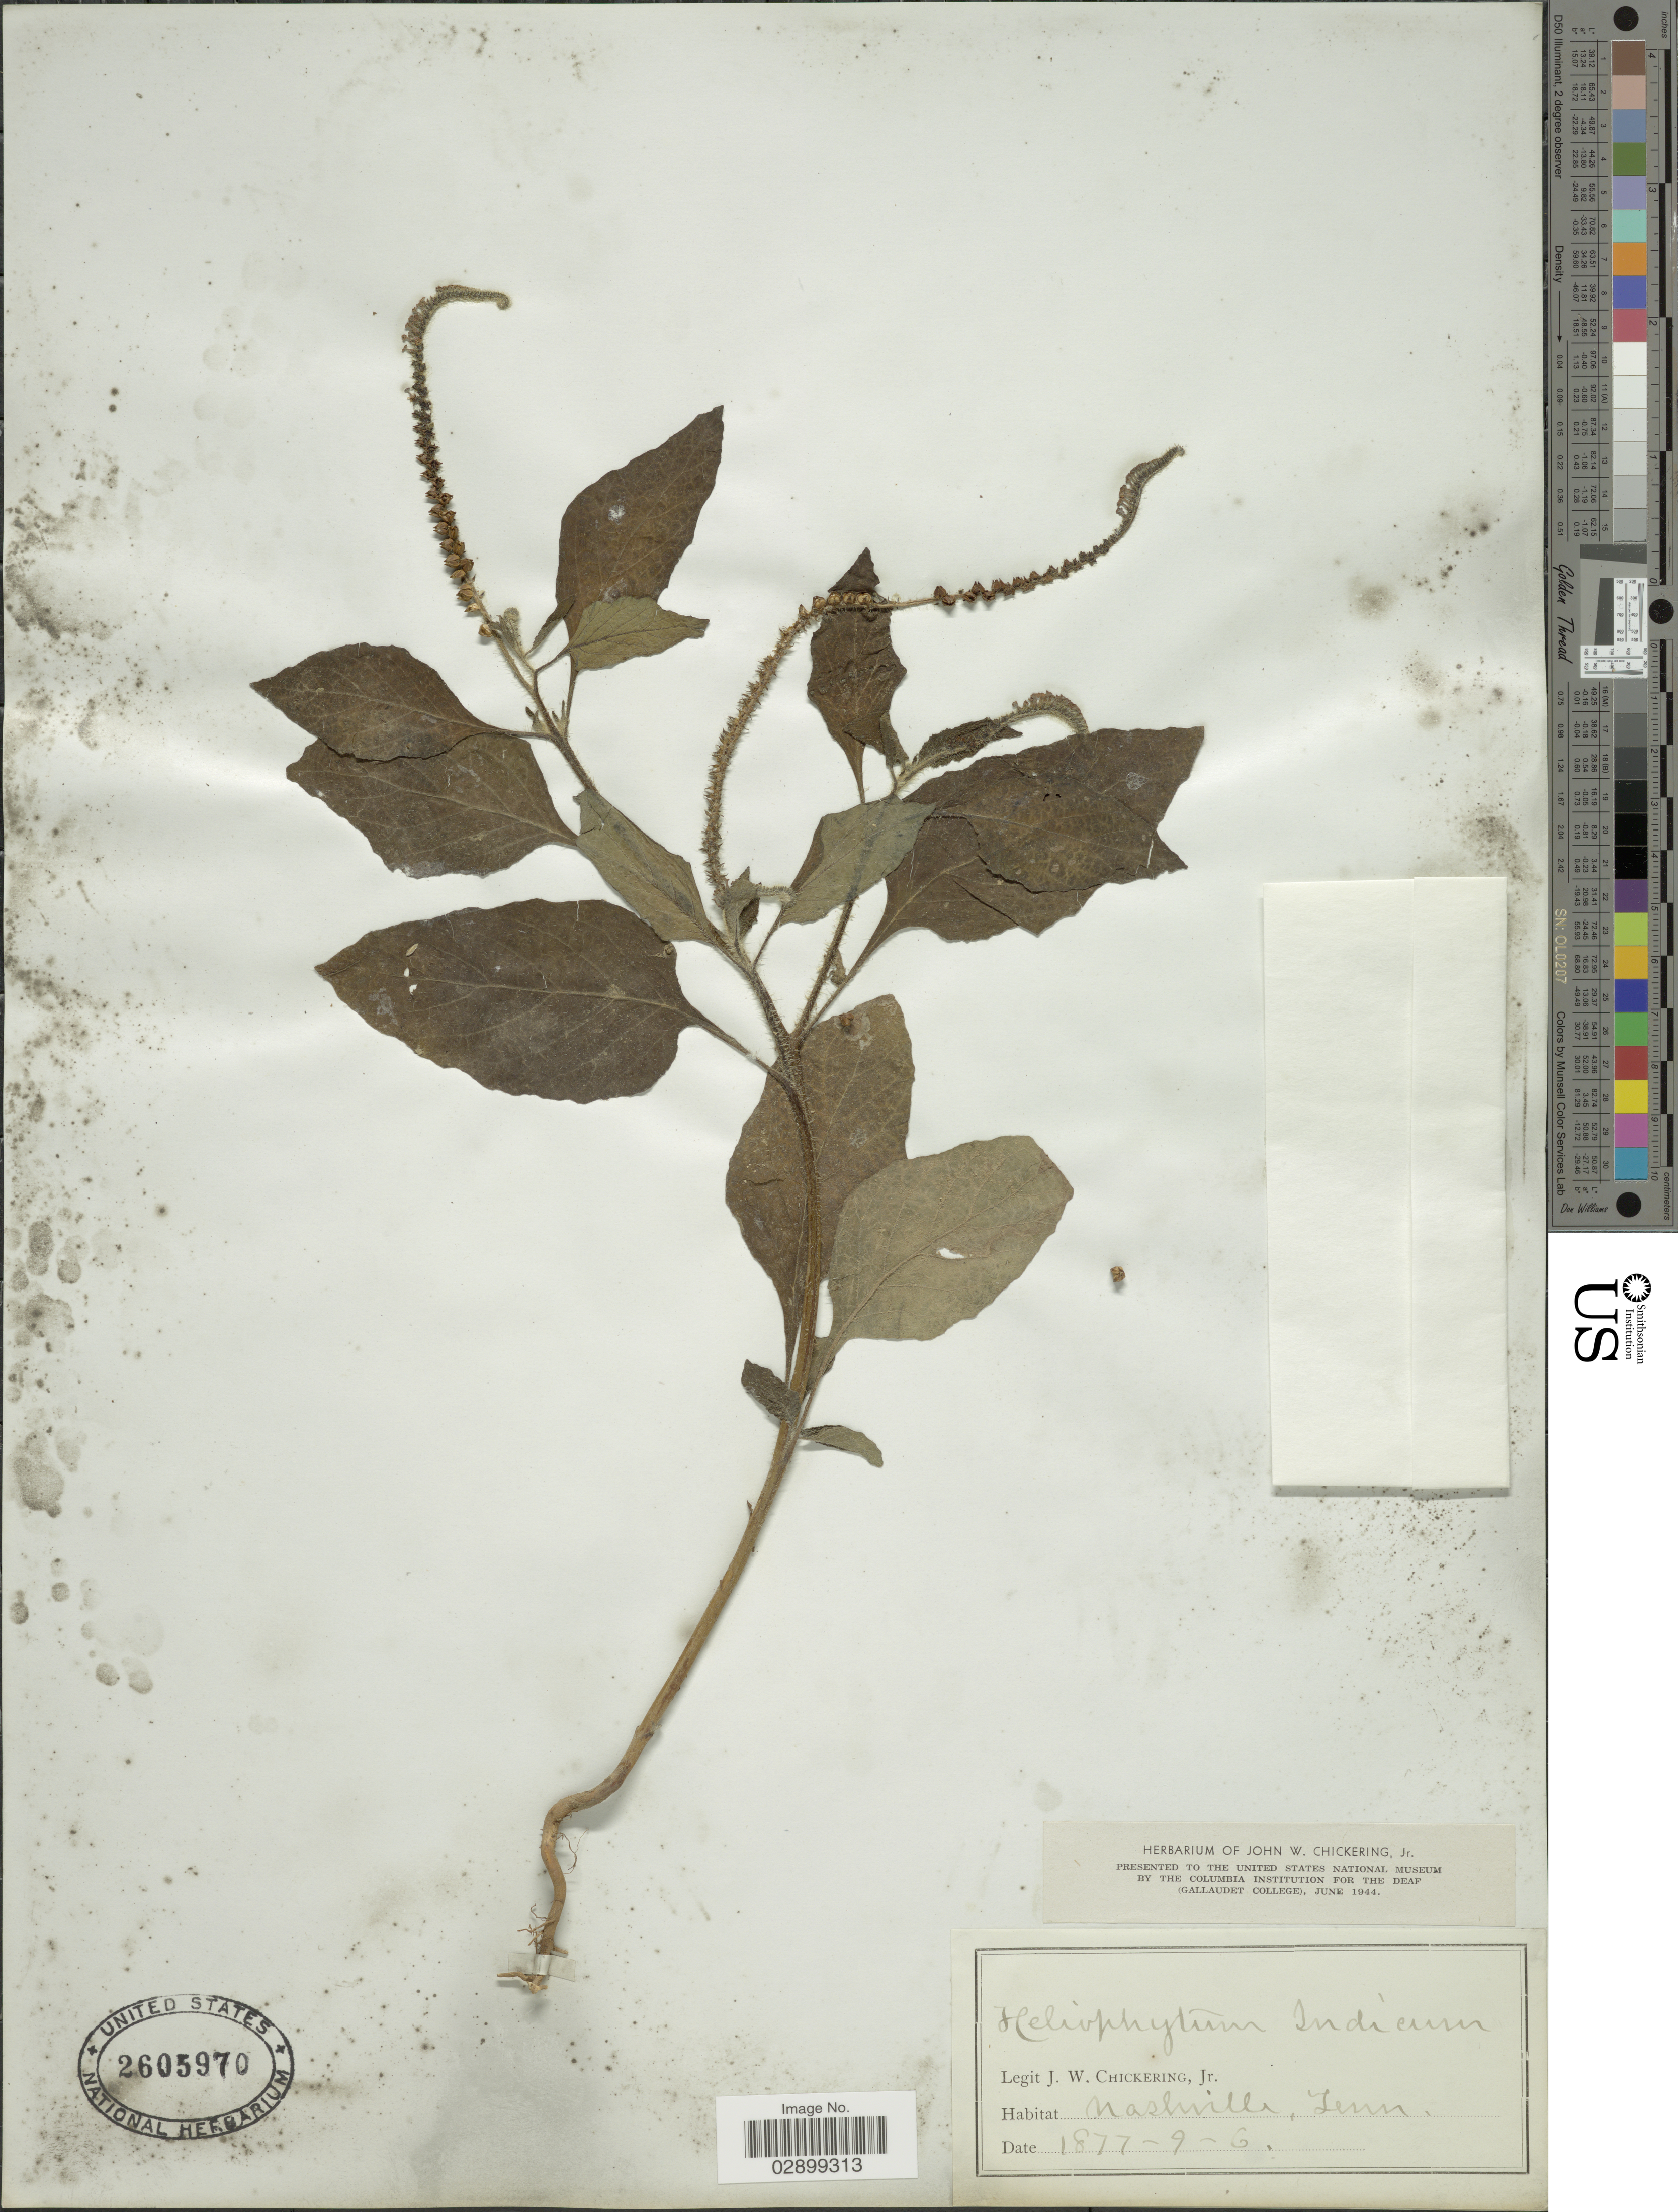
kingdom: Plantae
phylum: Tracheophyta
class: Magnoliopsida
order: Boraginales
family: Heliotropiaceae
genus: Heliotropium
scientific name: Heliotropium indicum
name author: L.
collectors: J. W. Chickering Jr.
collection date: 1877-09-06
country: United States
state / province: Tennessee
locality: Nashville, Tenn.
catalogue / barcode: US 2605970